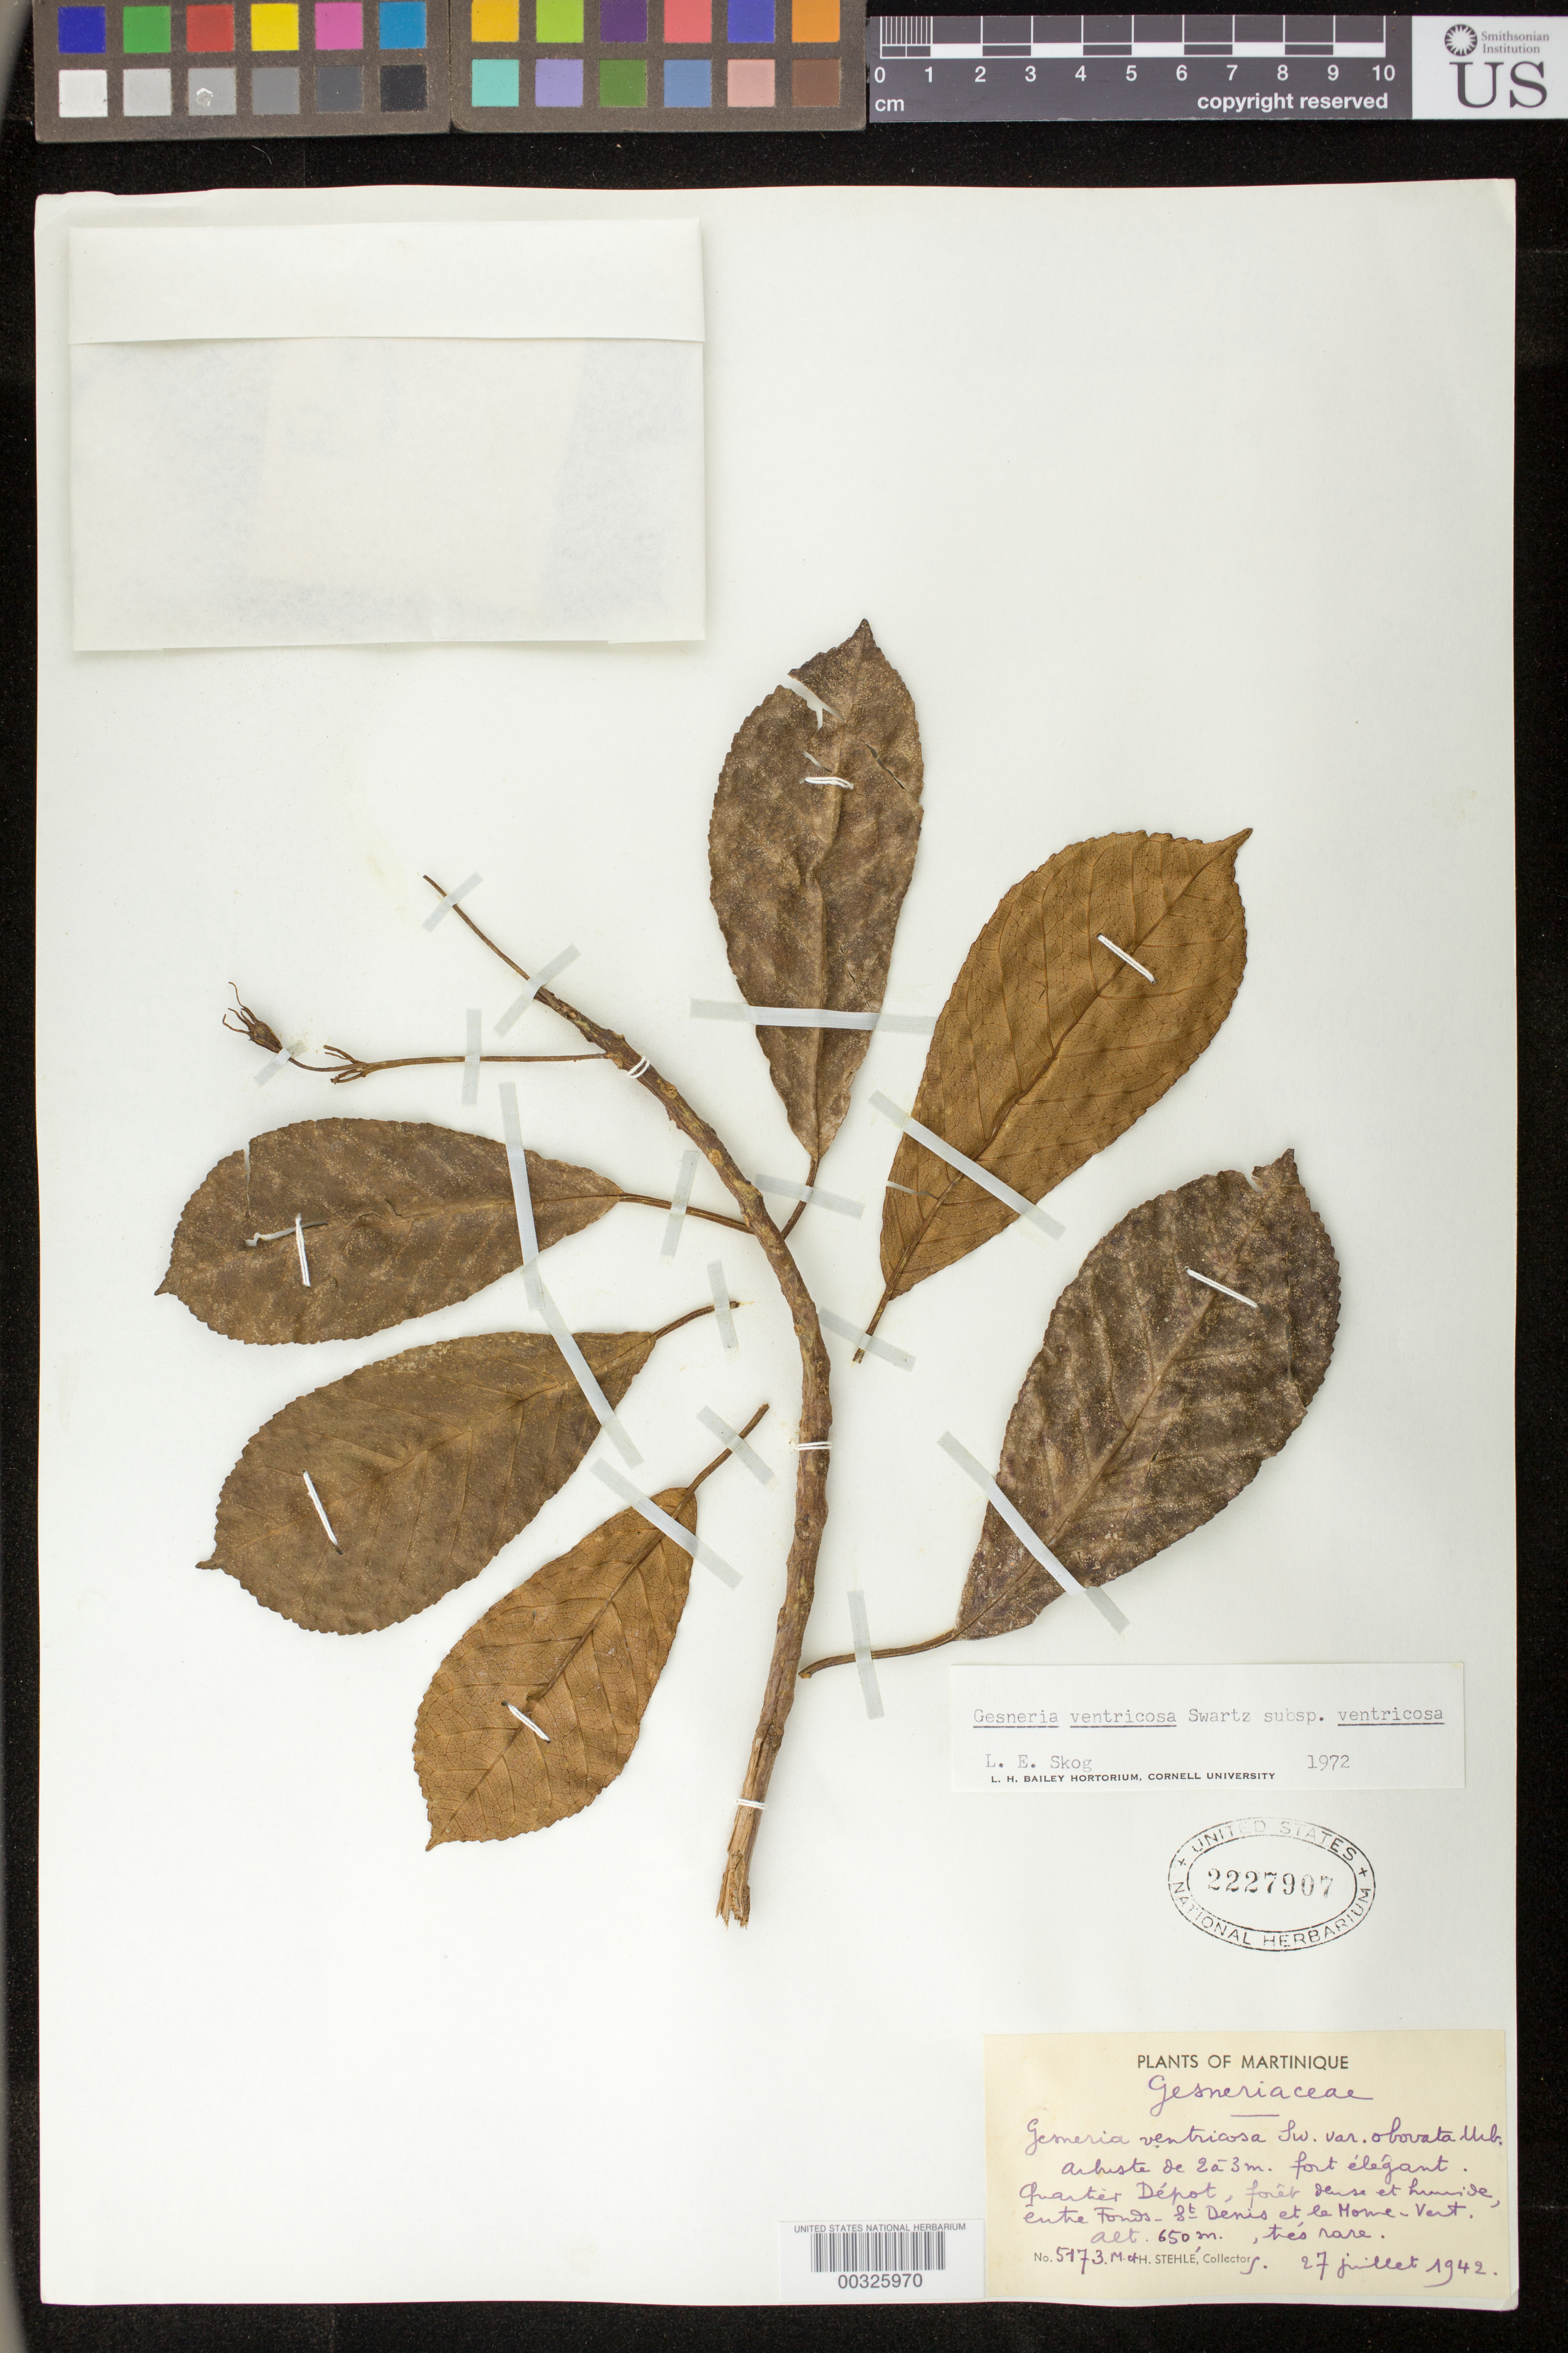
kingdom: Plantae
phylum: Tracheophyta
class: Magnoliopsida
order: Lamiales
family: Gesneriaceae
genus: Gesneria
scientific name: Gesneria ventricosa subsp. ventricosa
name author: Sw.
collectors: M. Stehlé & H. Stehlé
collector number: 5173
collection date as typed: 27 Jul 1942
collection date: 1942-07-27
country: Martinique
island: Martinique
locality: Quartier Dépot. . .entre Fonds St. Denis et le Morne-Vert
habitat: Forêt dense et humide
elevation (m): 650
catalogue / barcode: US 2227907